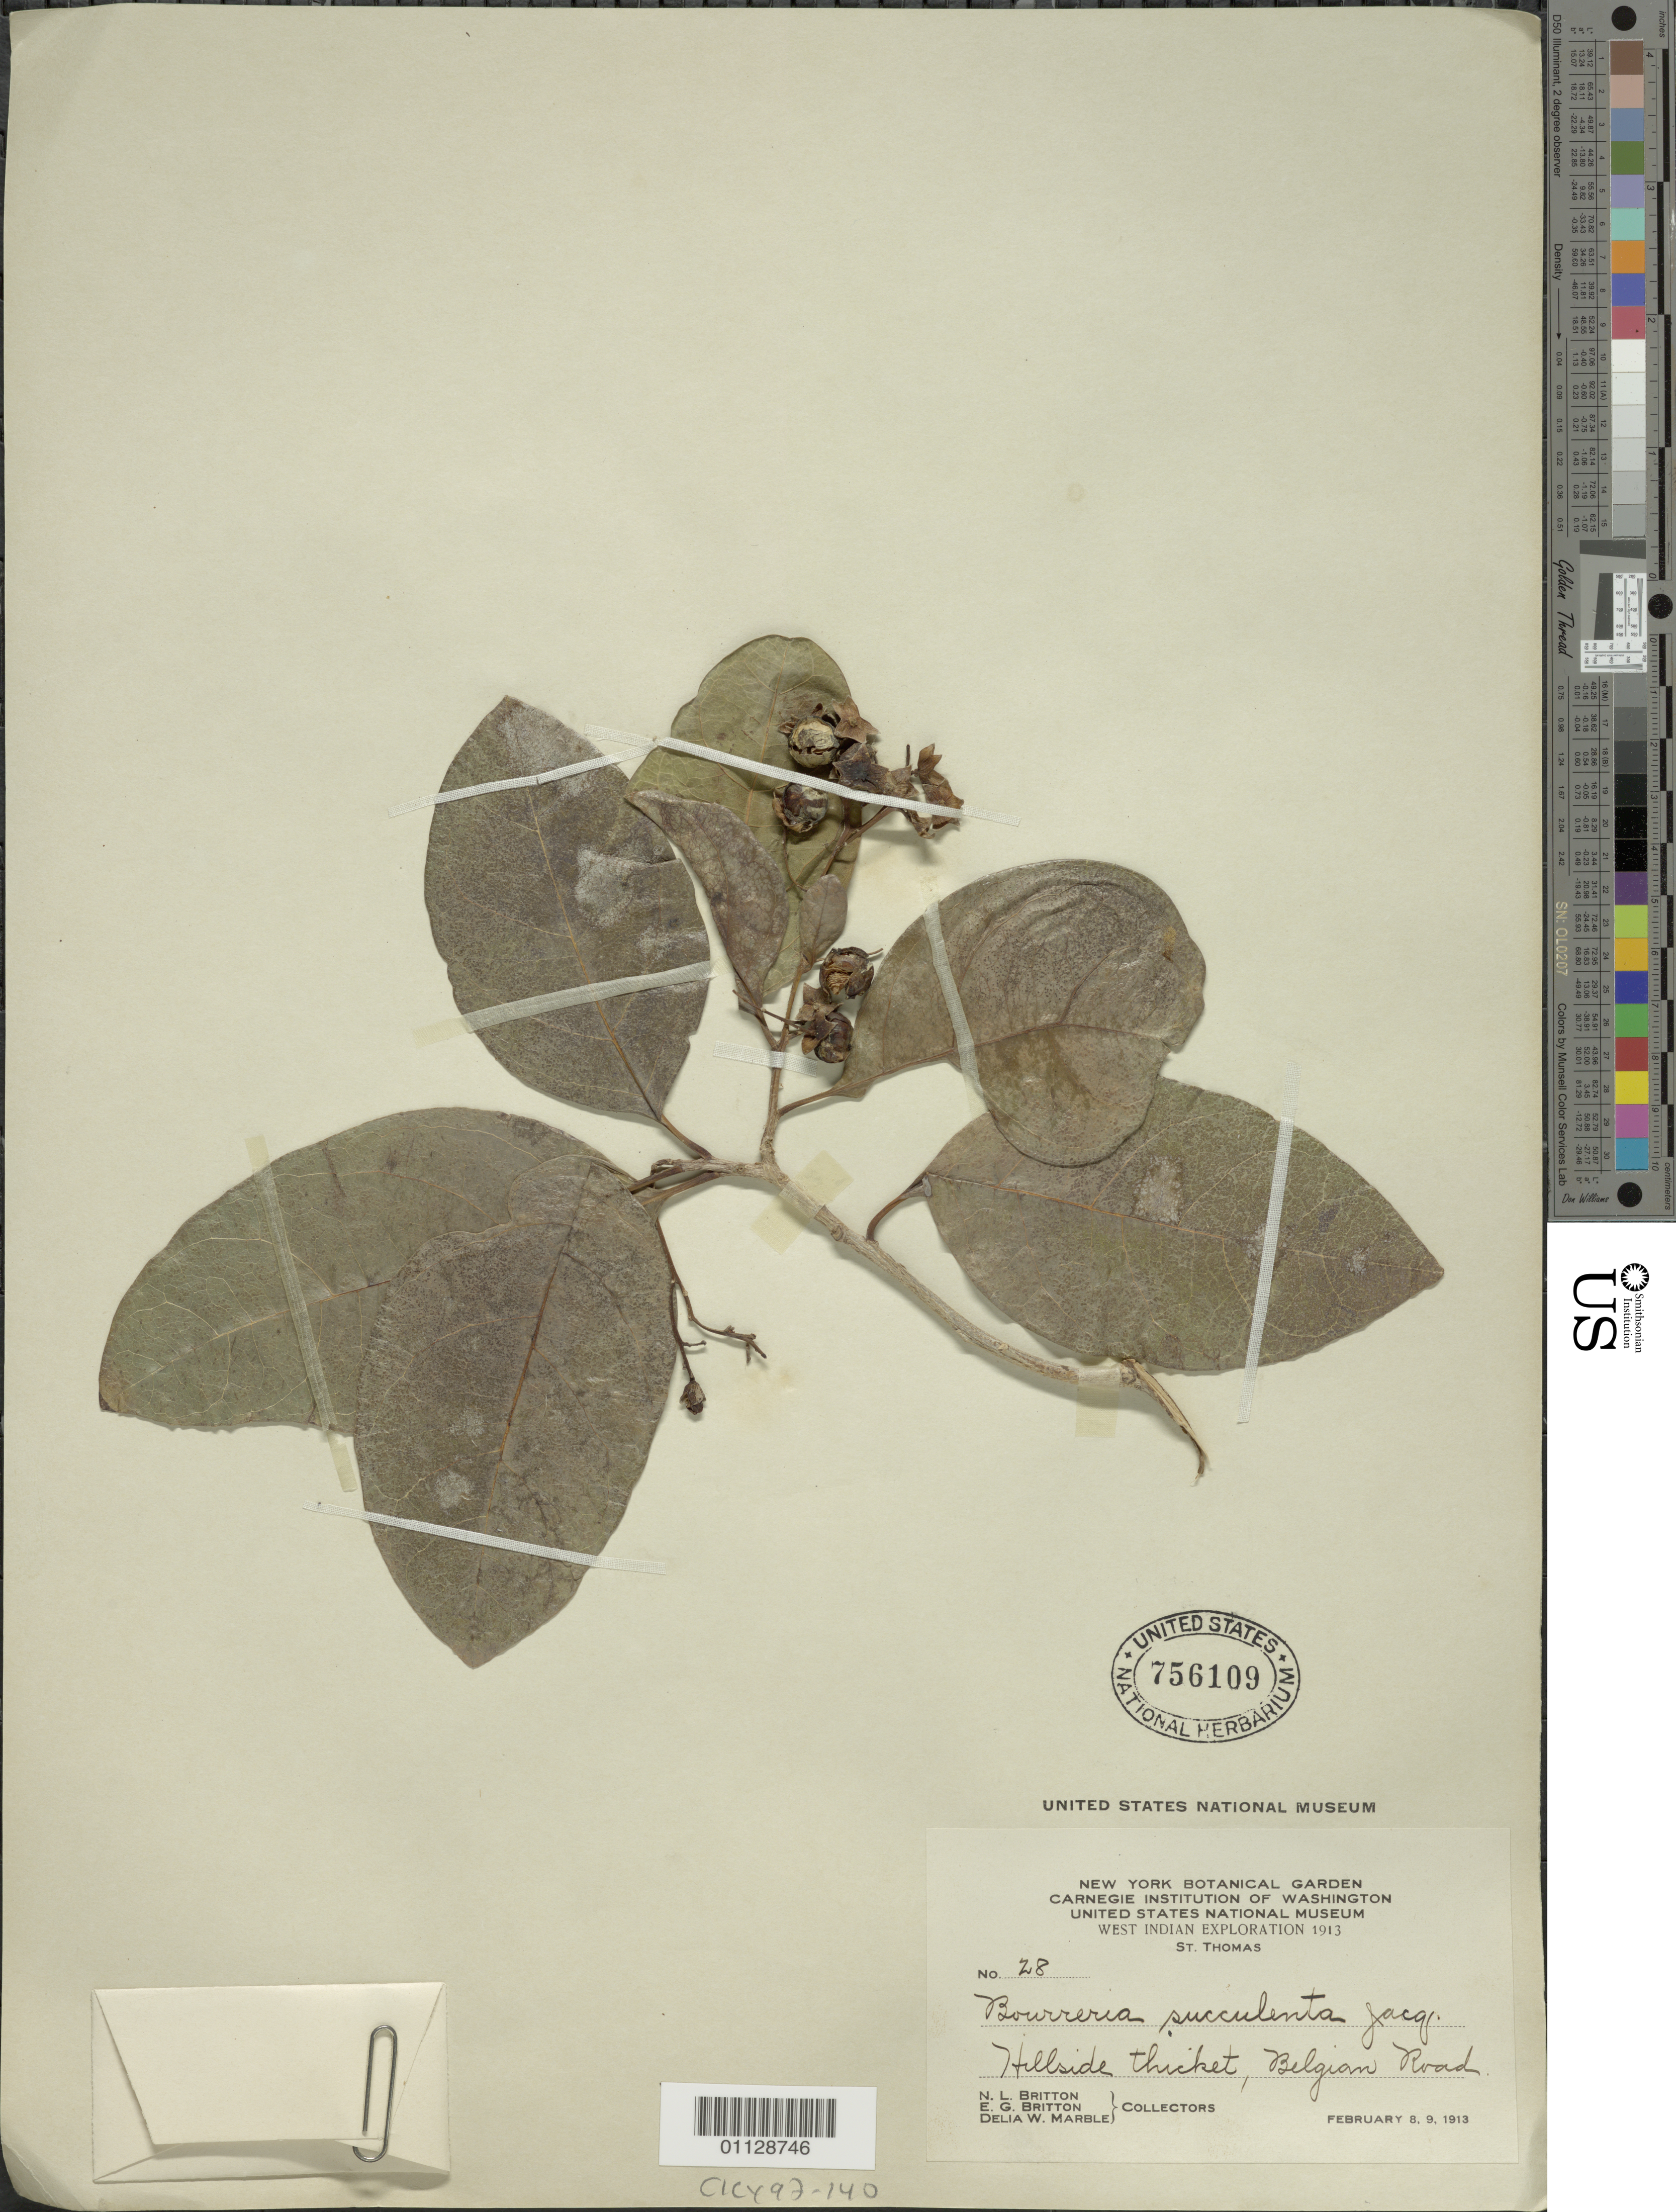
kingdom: Plantae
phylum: Tracheophyta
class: Magnoliopsida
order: Boraginales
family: Ehretiaceae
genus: Bourreria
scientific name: Bourreria succulenta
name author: Jacq.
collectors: N. Britton, E. G. Britton & D. W. Marble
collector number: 28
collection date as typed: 08 Feb 1913 and 09 Feb 1913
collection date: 1913-02-08,1913-02-09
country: U.S. Virgin Islands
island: St. Thomas I.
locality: Hillside thicket, Belgian Road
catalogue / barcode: US 756109